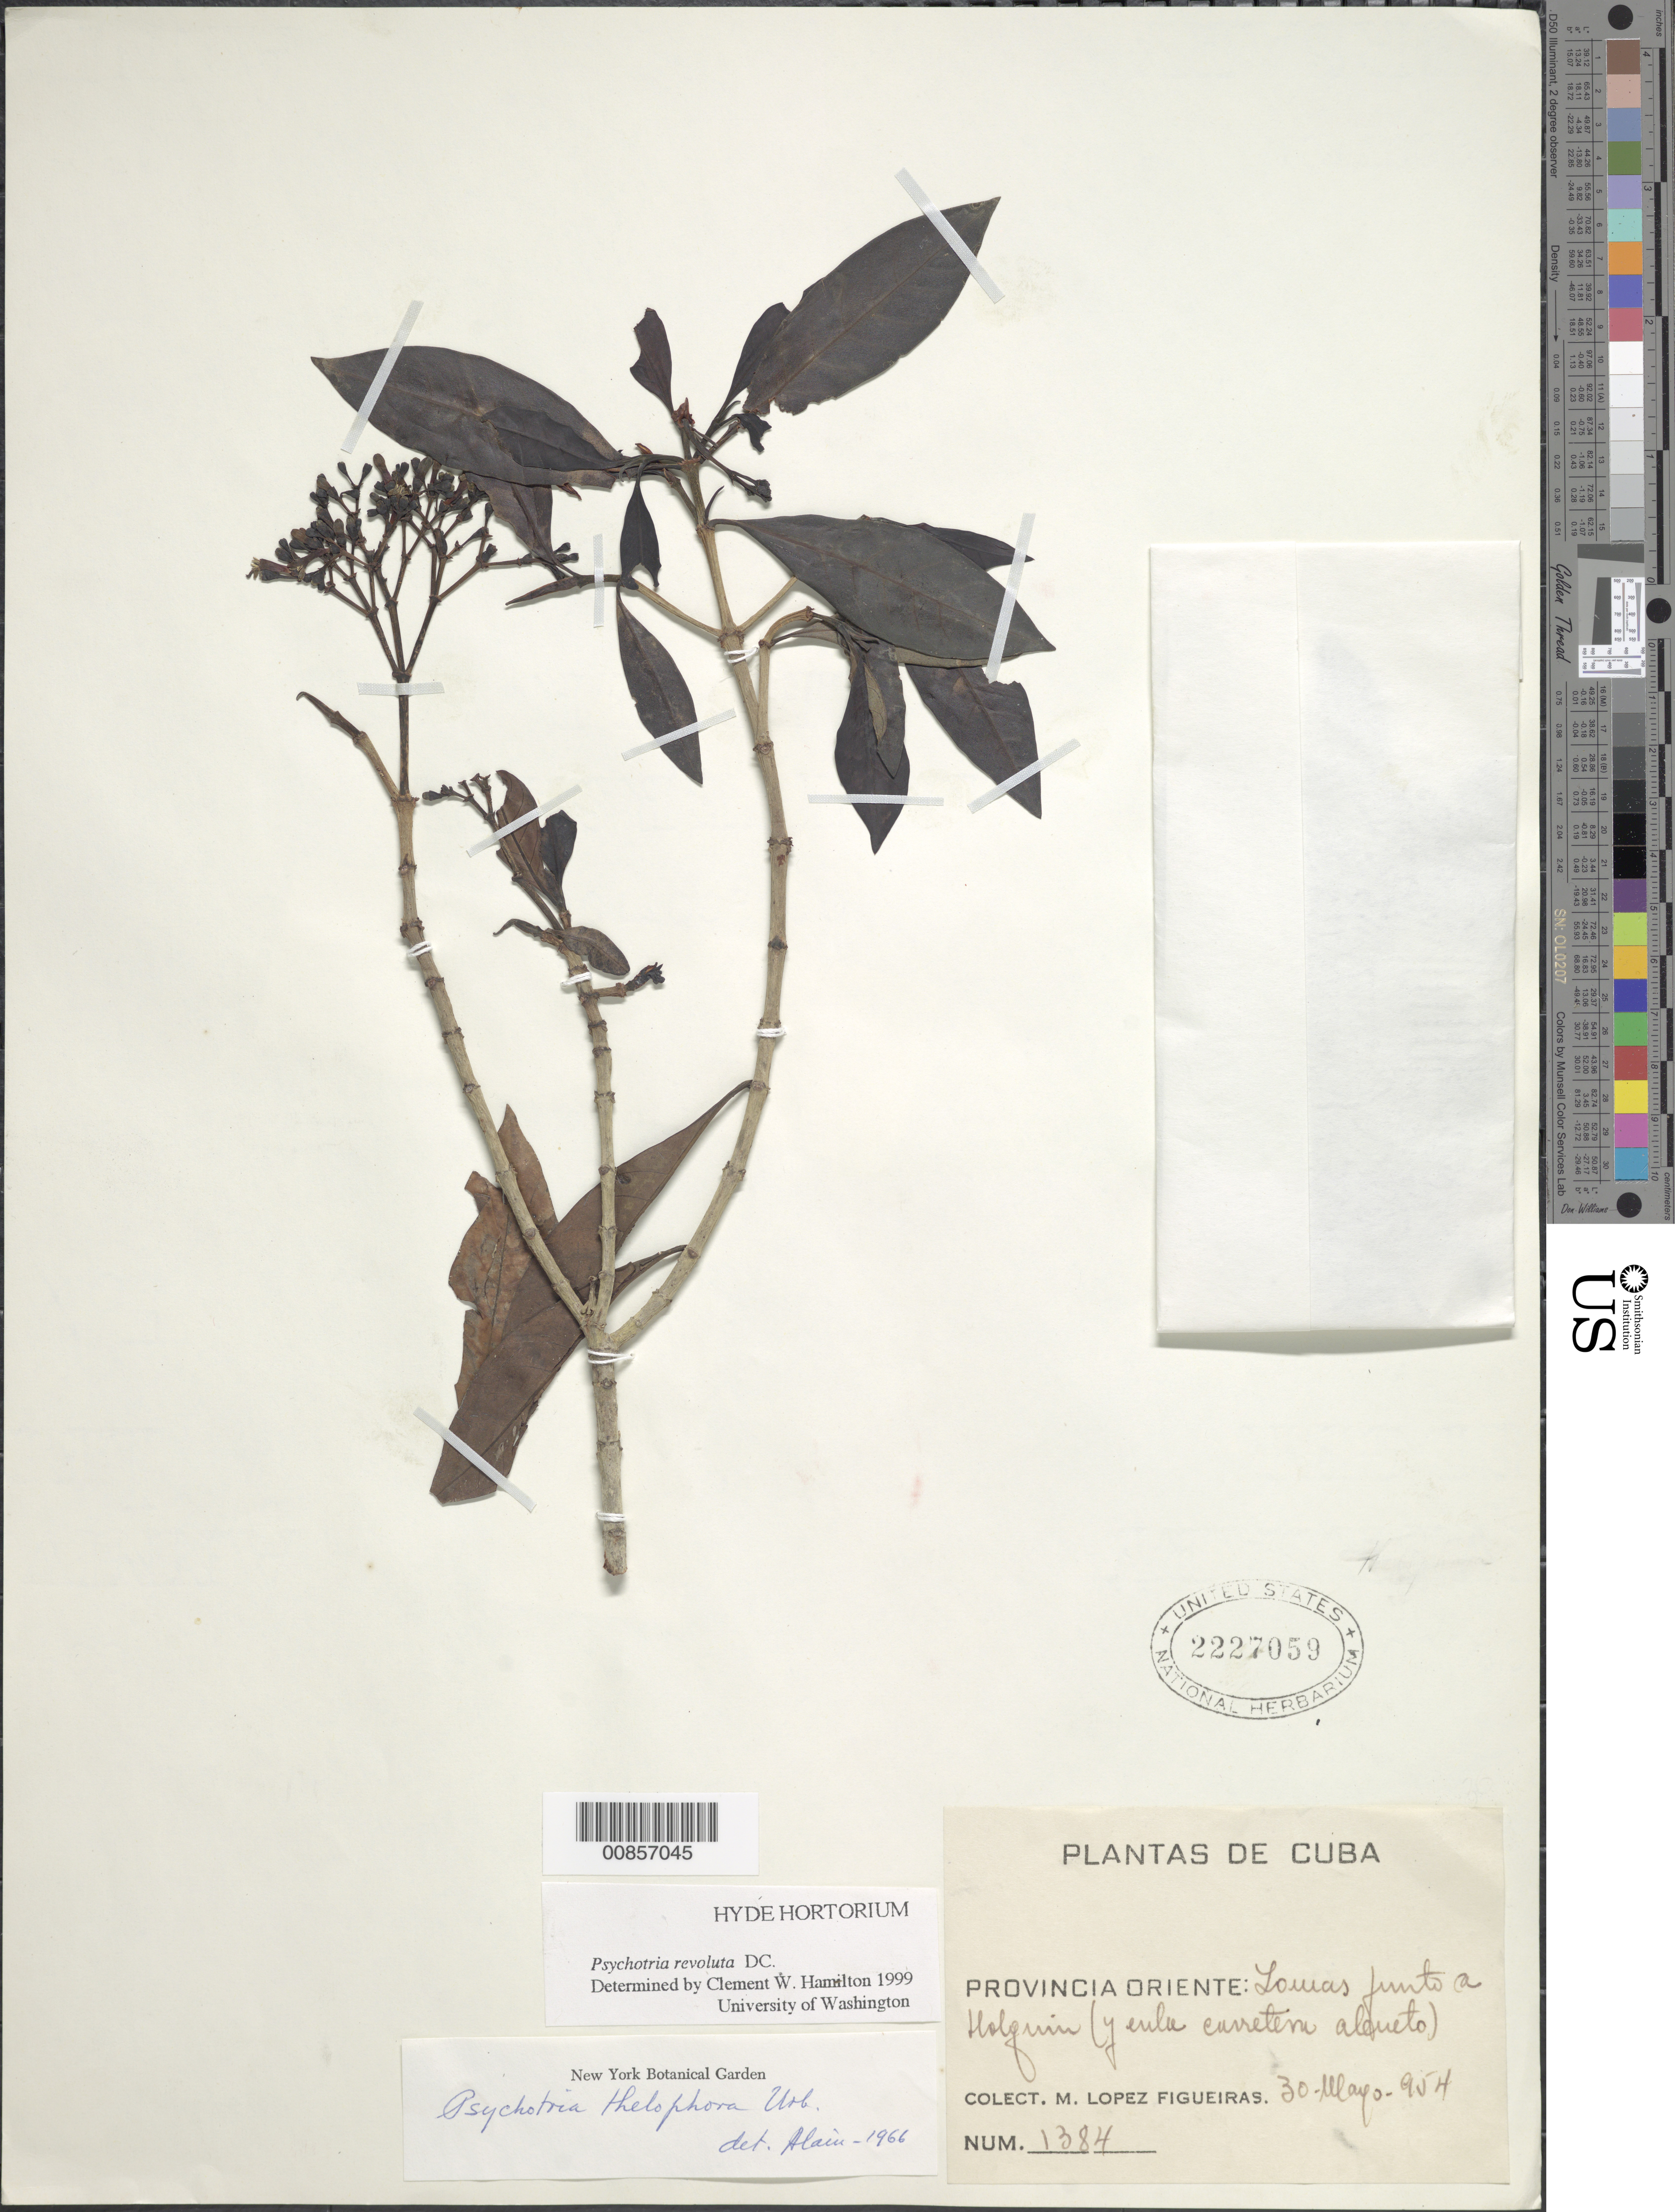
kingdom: Plantae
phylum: Tracheophyta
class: Magnoliopsida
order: Gentianales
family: Rubiaceae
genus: Psychotria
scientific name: Psychotria revoluta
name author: DC.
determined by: Hamilton, C. W.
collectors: M. López Figueiras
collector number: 1384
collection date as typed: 30 May 1954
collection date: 1954-05-30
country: Cuba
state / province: Oriente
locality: Lomas Junto a Holquin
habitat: Y enla curretem (sp?) aleueto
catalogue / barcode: US 2227059